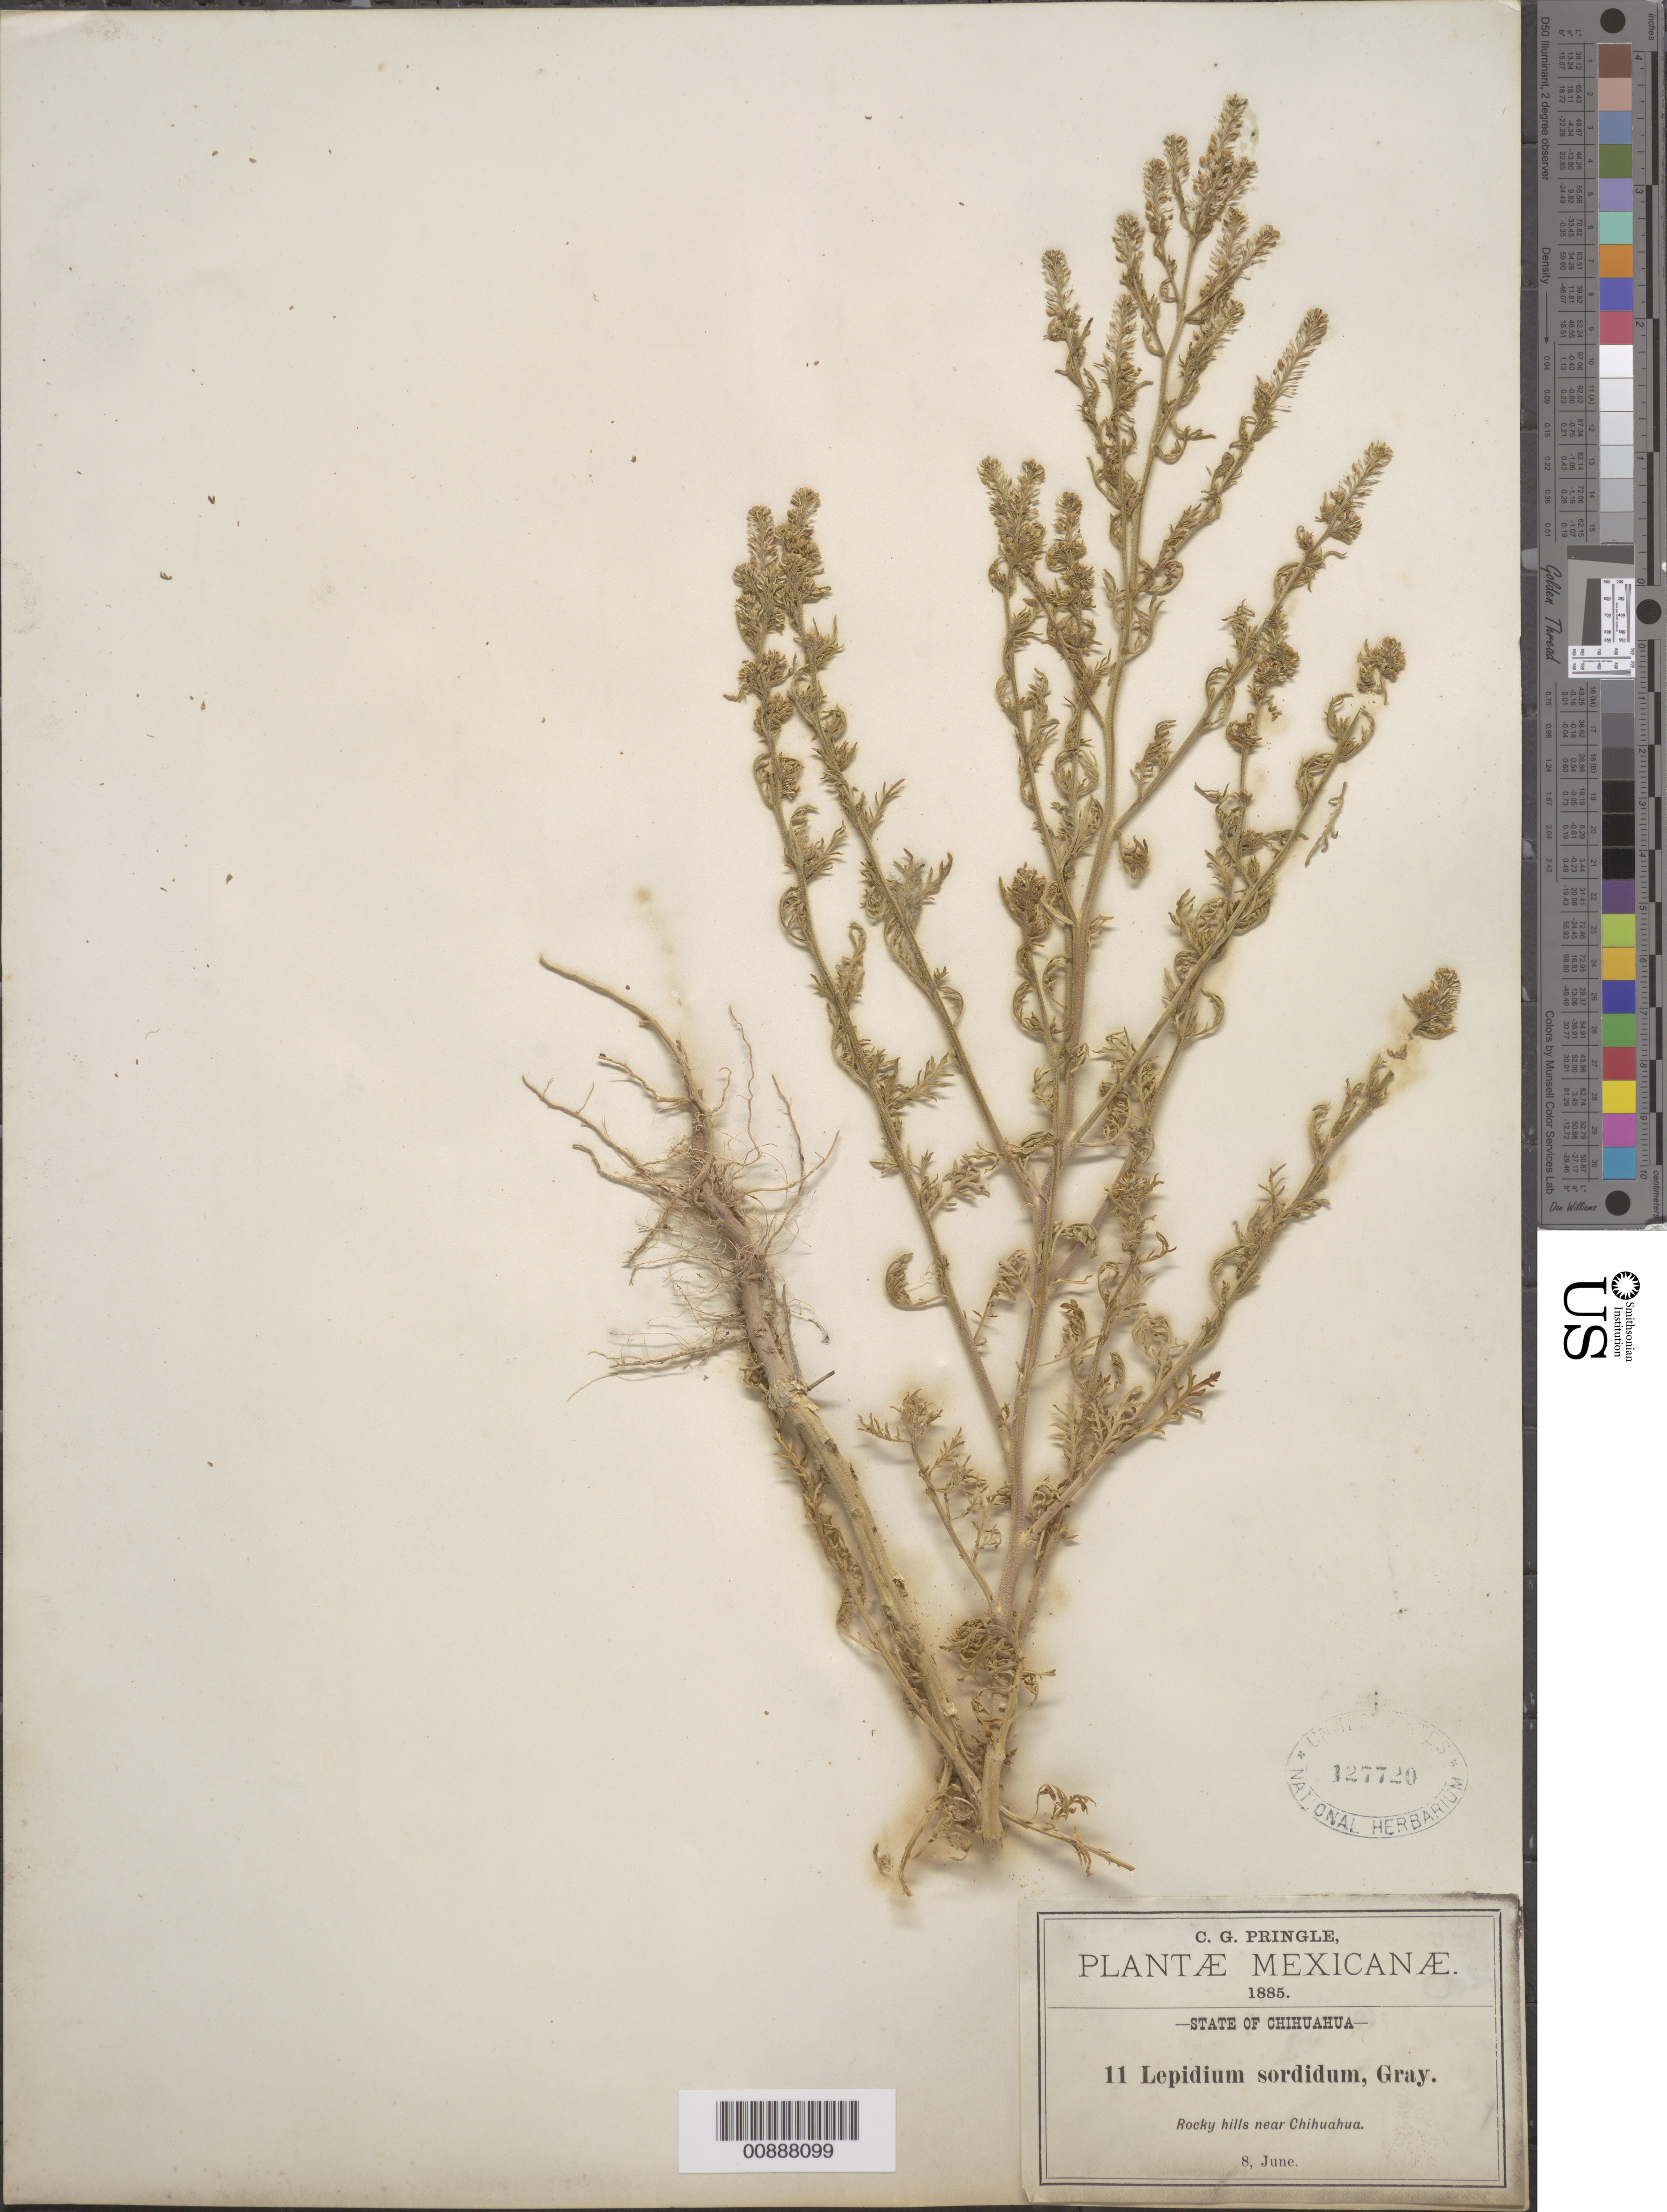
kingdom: Plantae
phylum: Tracheophyta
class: Magnoliopsida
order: Brassicales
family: Brassicaceae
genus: Lepidium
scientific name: Lepidium sordidum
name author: A. Gray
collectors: C. G. Pringle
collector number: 11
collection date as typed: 08 Jun 1885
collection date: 1885-06-08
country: Mexico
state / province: Chihuahua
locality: Near Chihuahua.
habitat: Rocky hills.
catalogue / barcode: US 127720